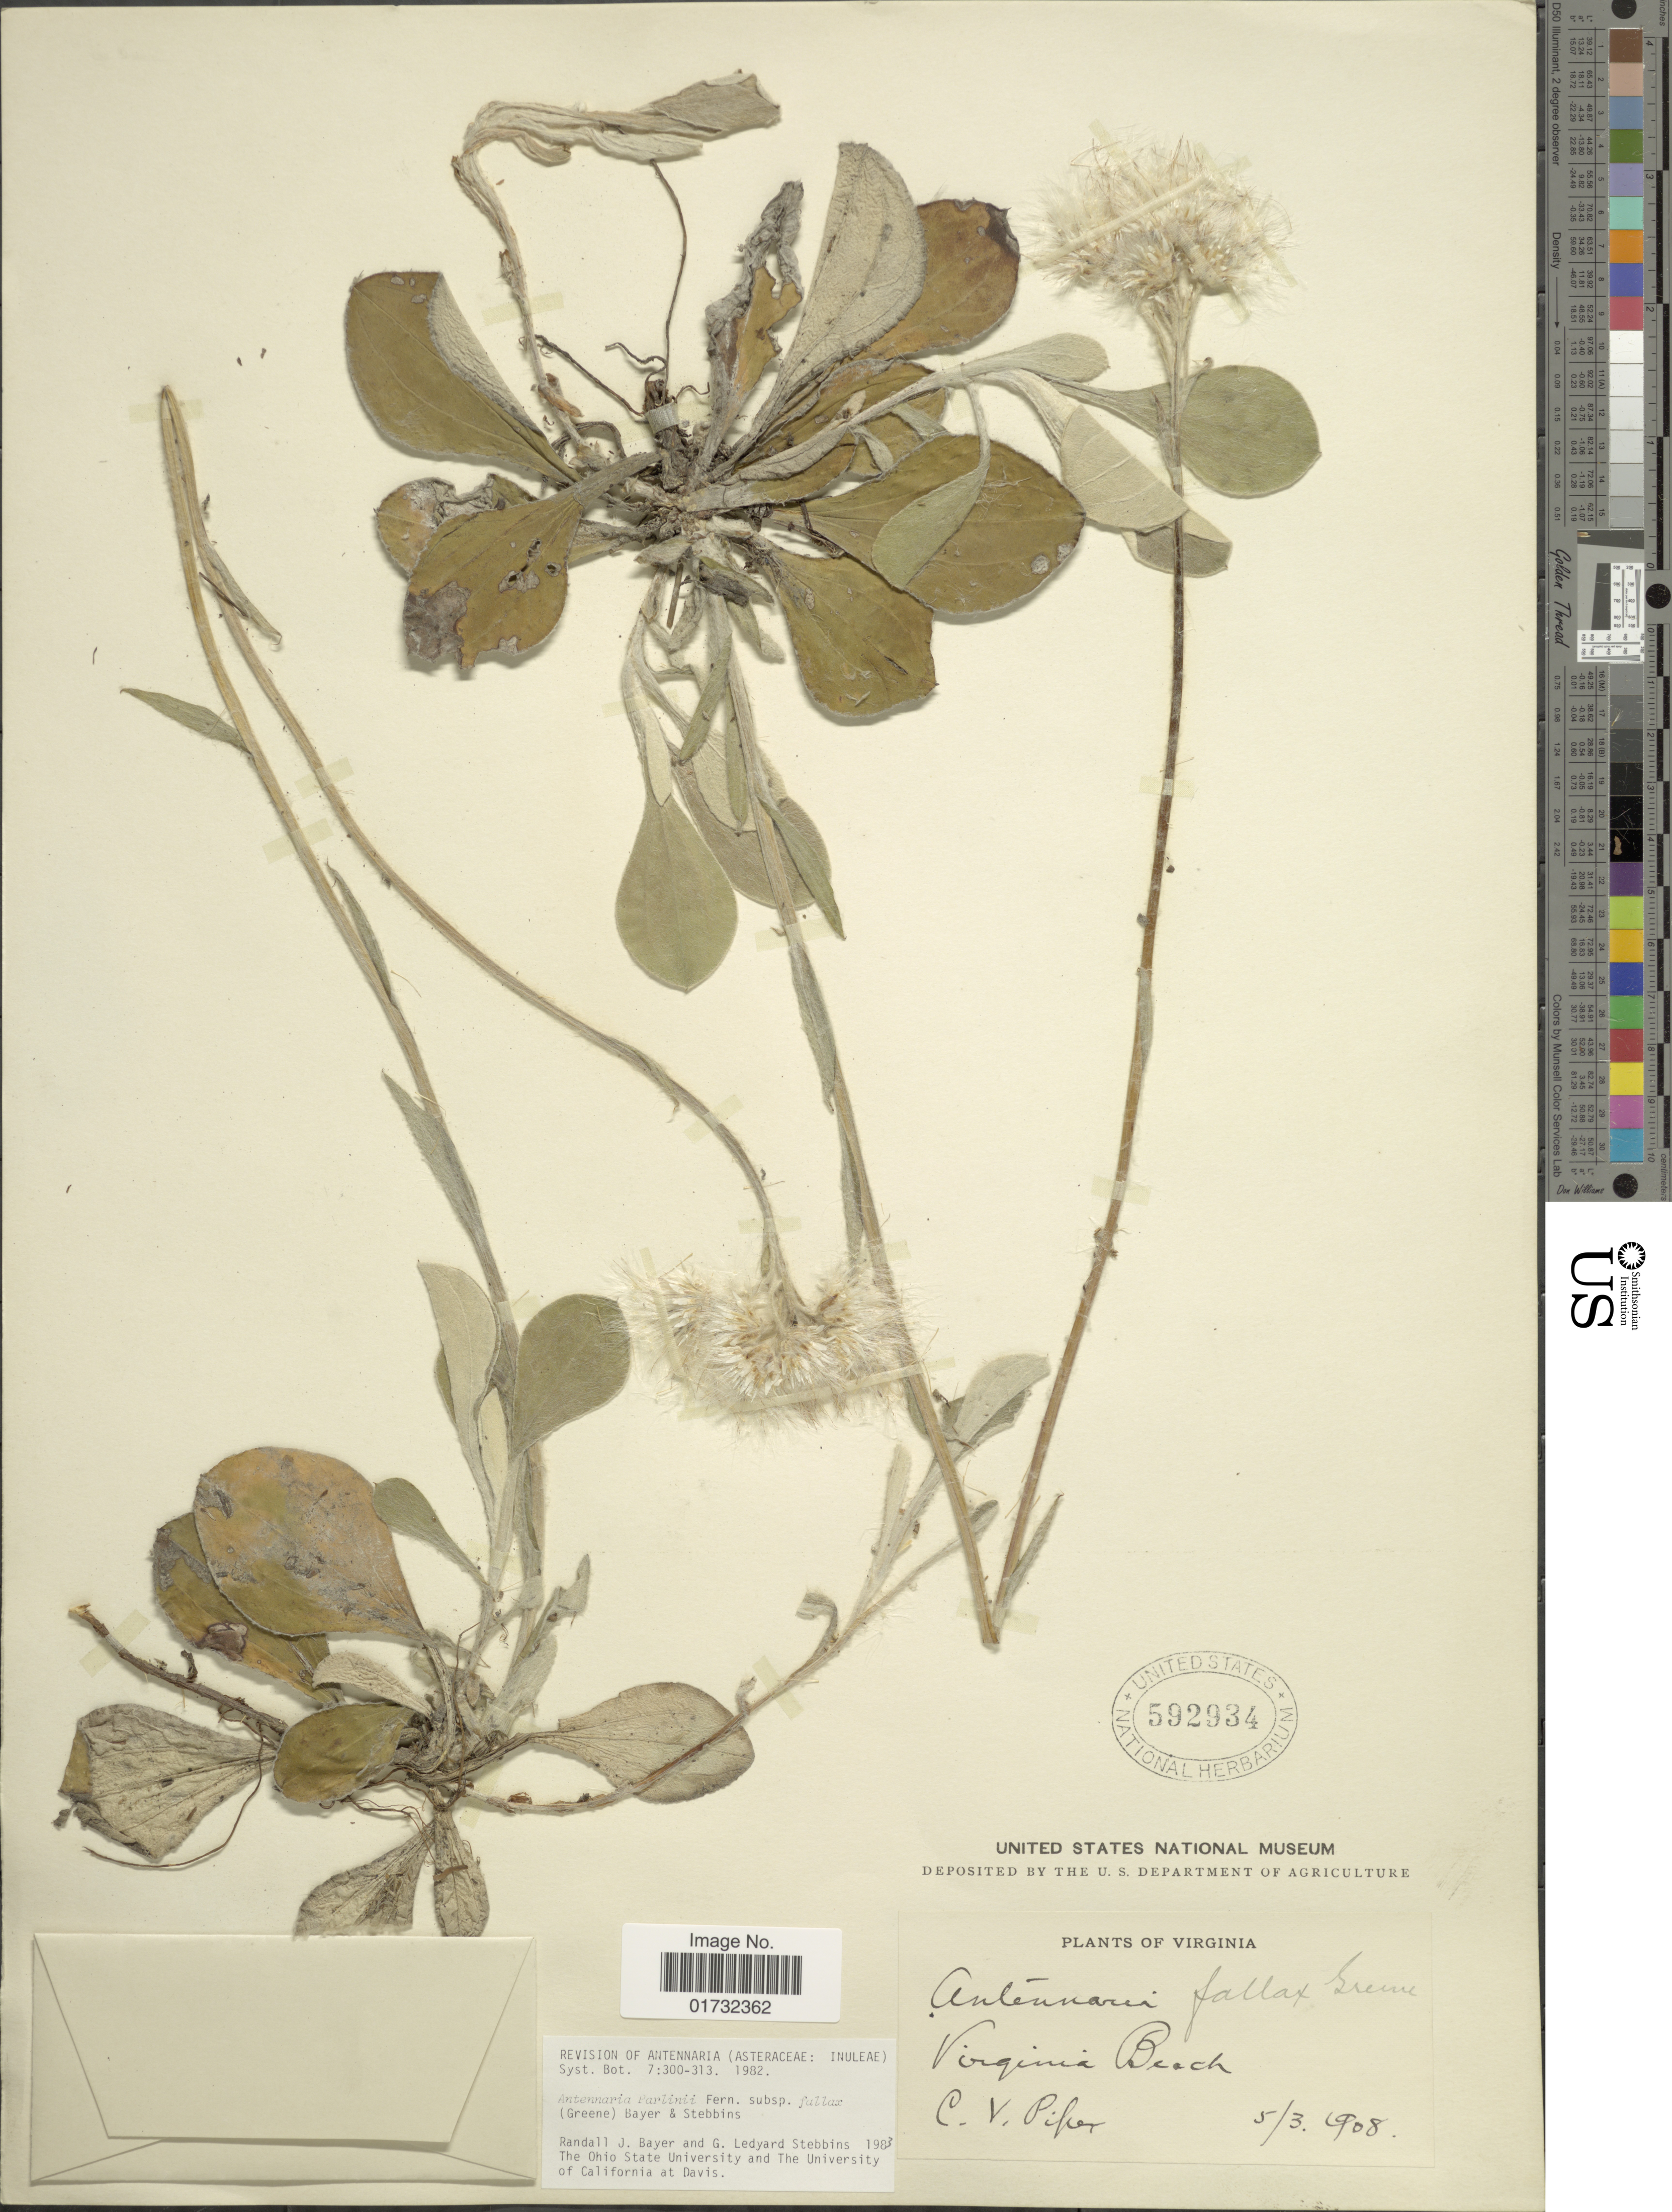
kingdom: Plantae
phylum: Tracheophyta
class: Magnoliopsida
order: Asterales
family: Asteraceae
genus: Antennaria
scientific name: Antennaria parlinii subsp. parlinii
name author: Fernald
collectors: C. V. Piper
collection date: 1908-05-03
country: United States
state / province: Virginia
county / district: City of Virginia Beach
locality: Virginia Beach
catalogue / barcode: US 592934